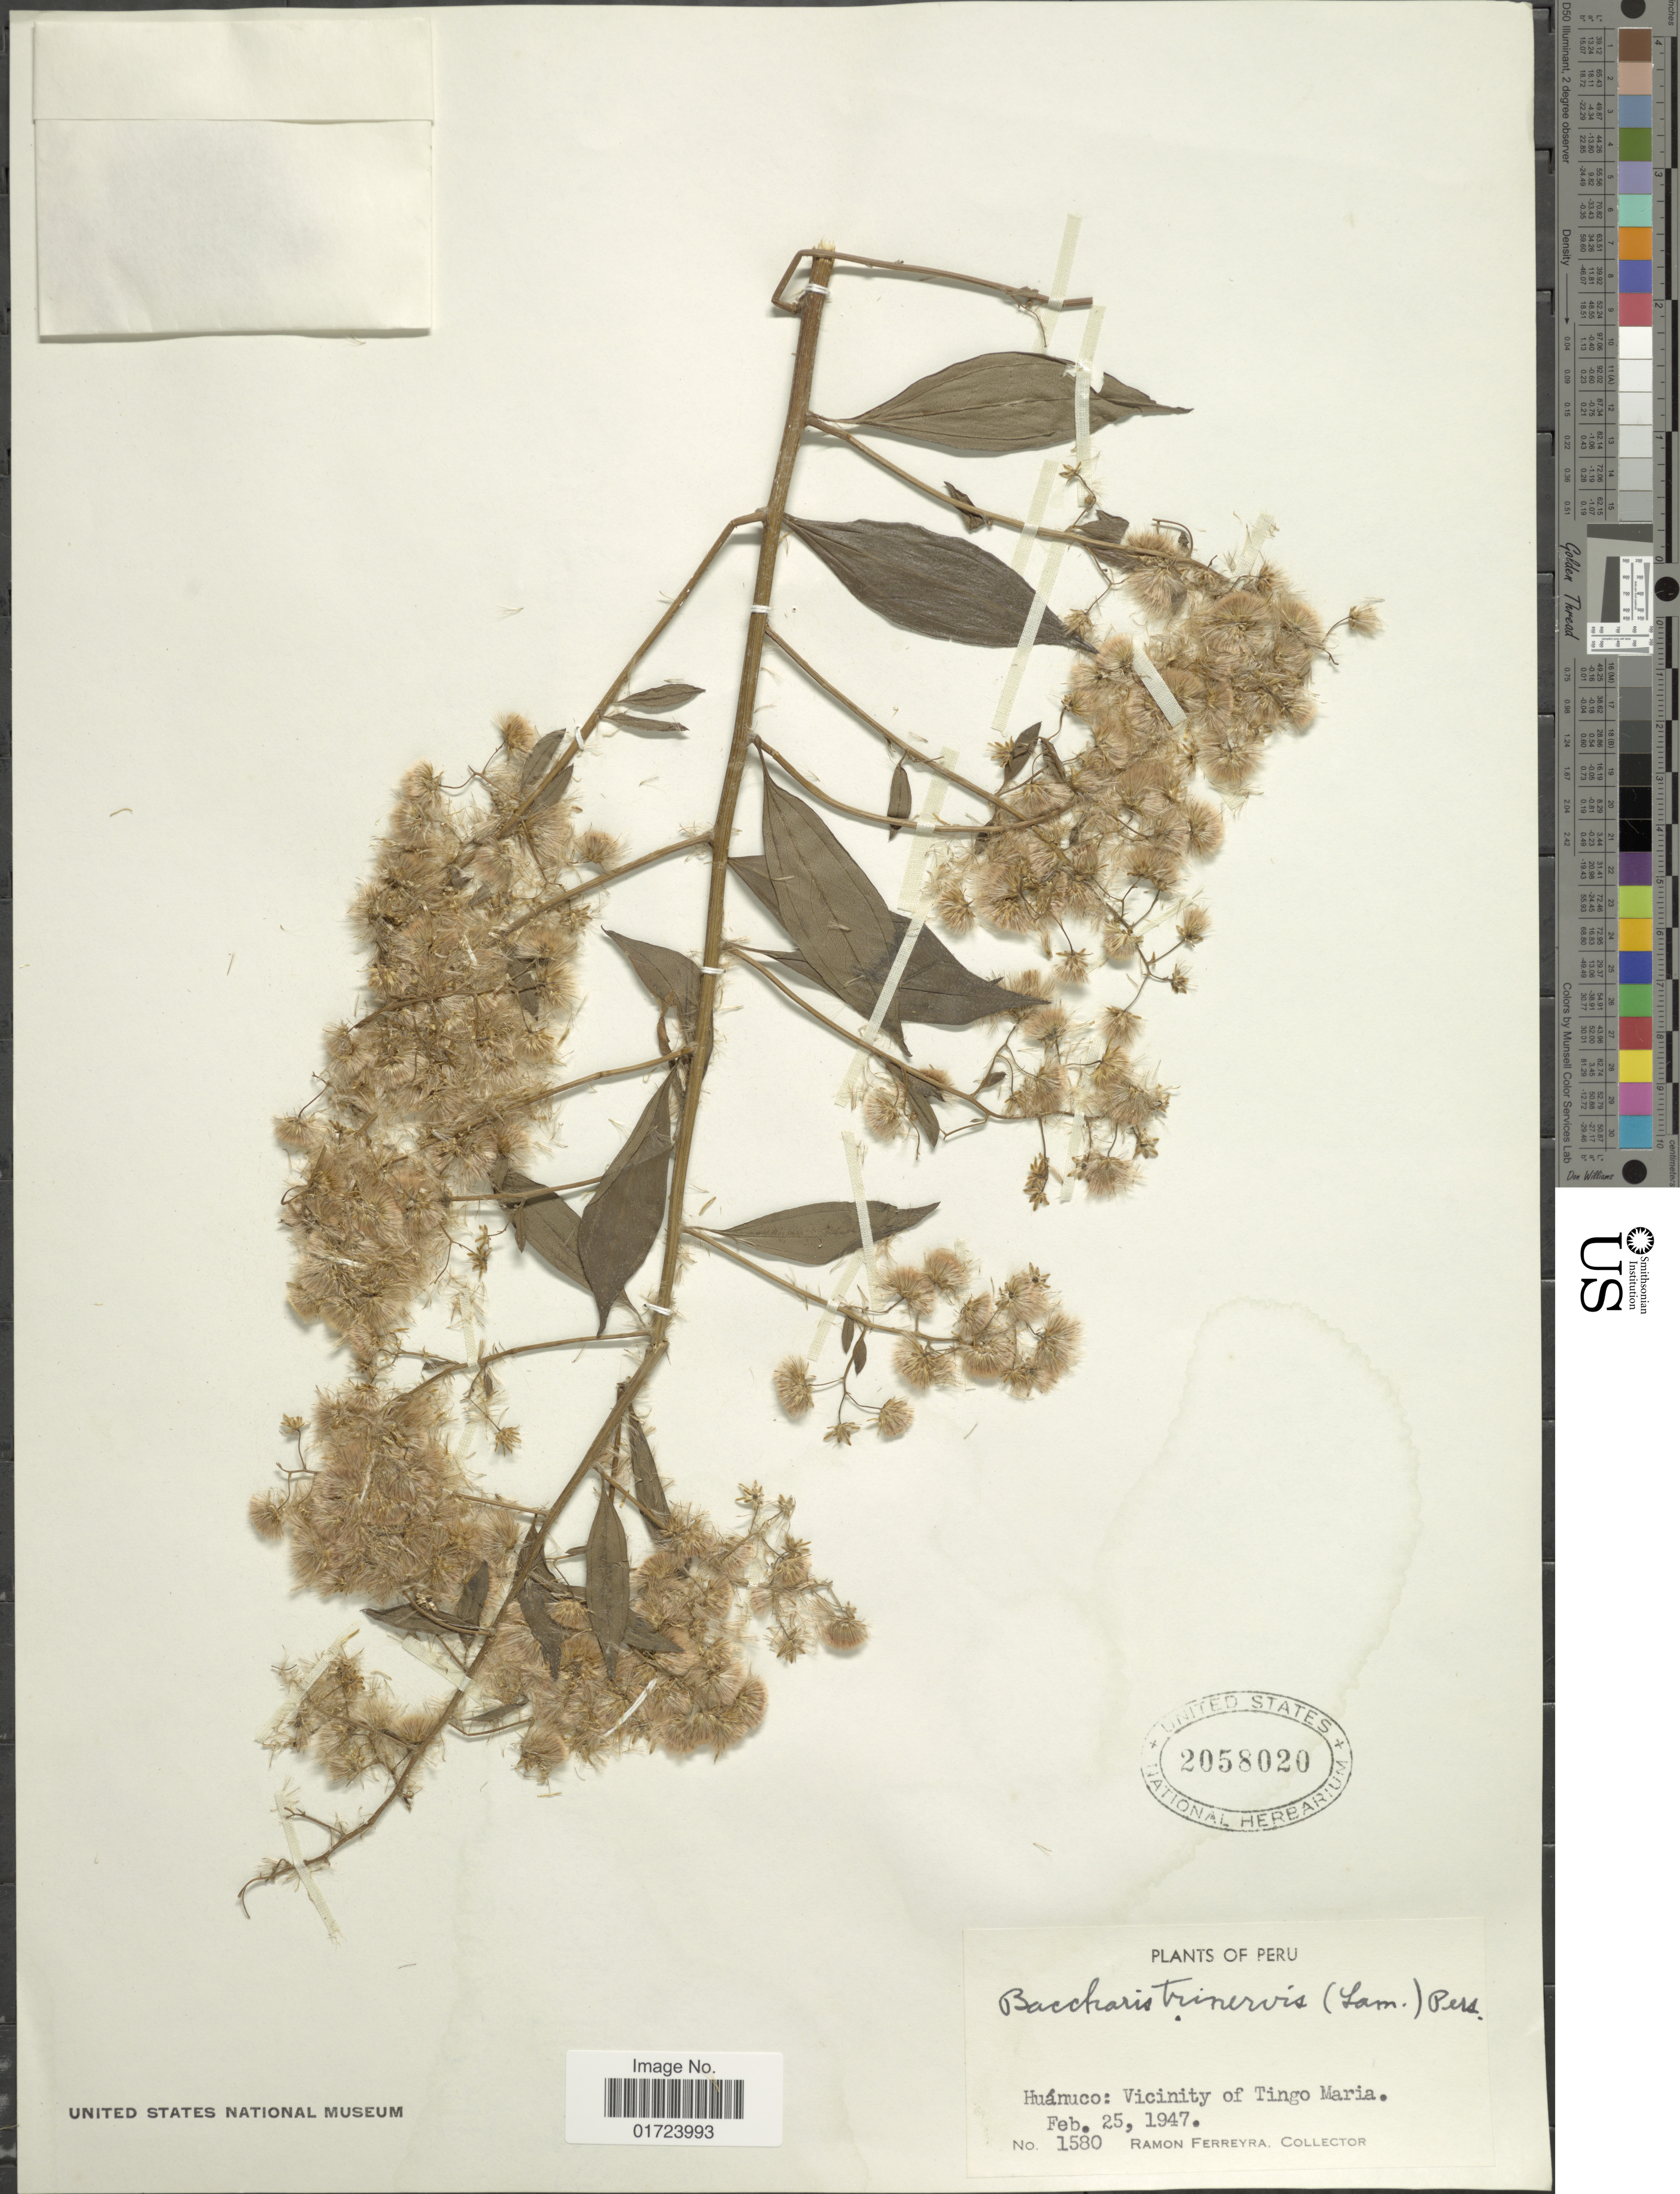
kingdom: Plantae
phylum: Tracheophyta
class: Magnoliopsida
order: Asterales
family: Asteraceae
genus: Baccharis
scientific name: Baccharis trinervis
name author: (Lam.) Pers.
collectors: R. A. Ferreyra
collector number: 1580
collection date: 1947-02-25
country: Peru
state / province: Huánuco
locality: Huanuco: Vicinity of Tingo Maria.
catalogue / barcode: US 2058020